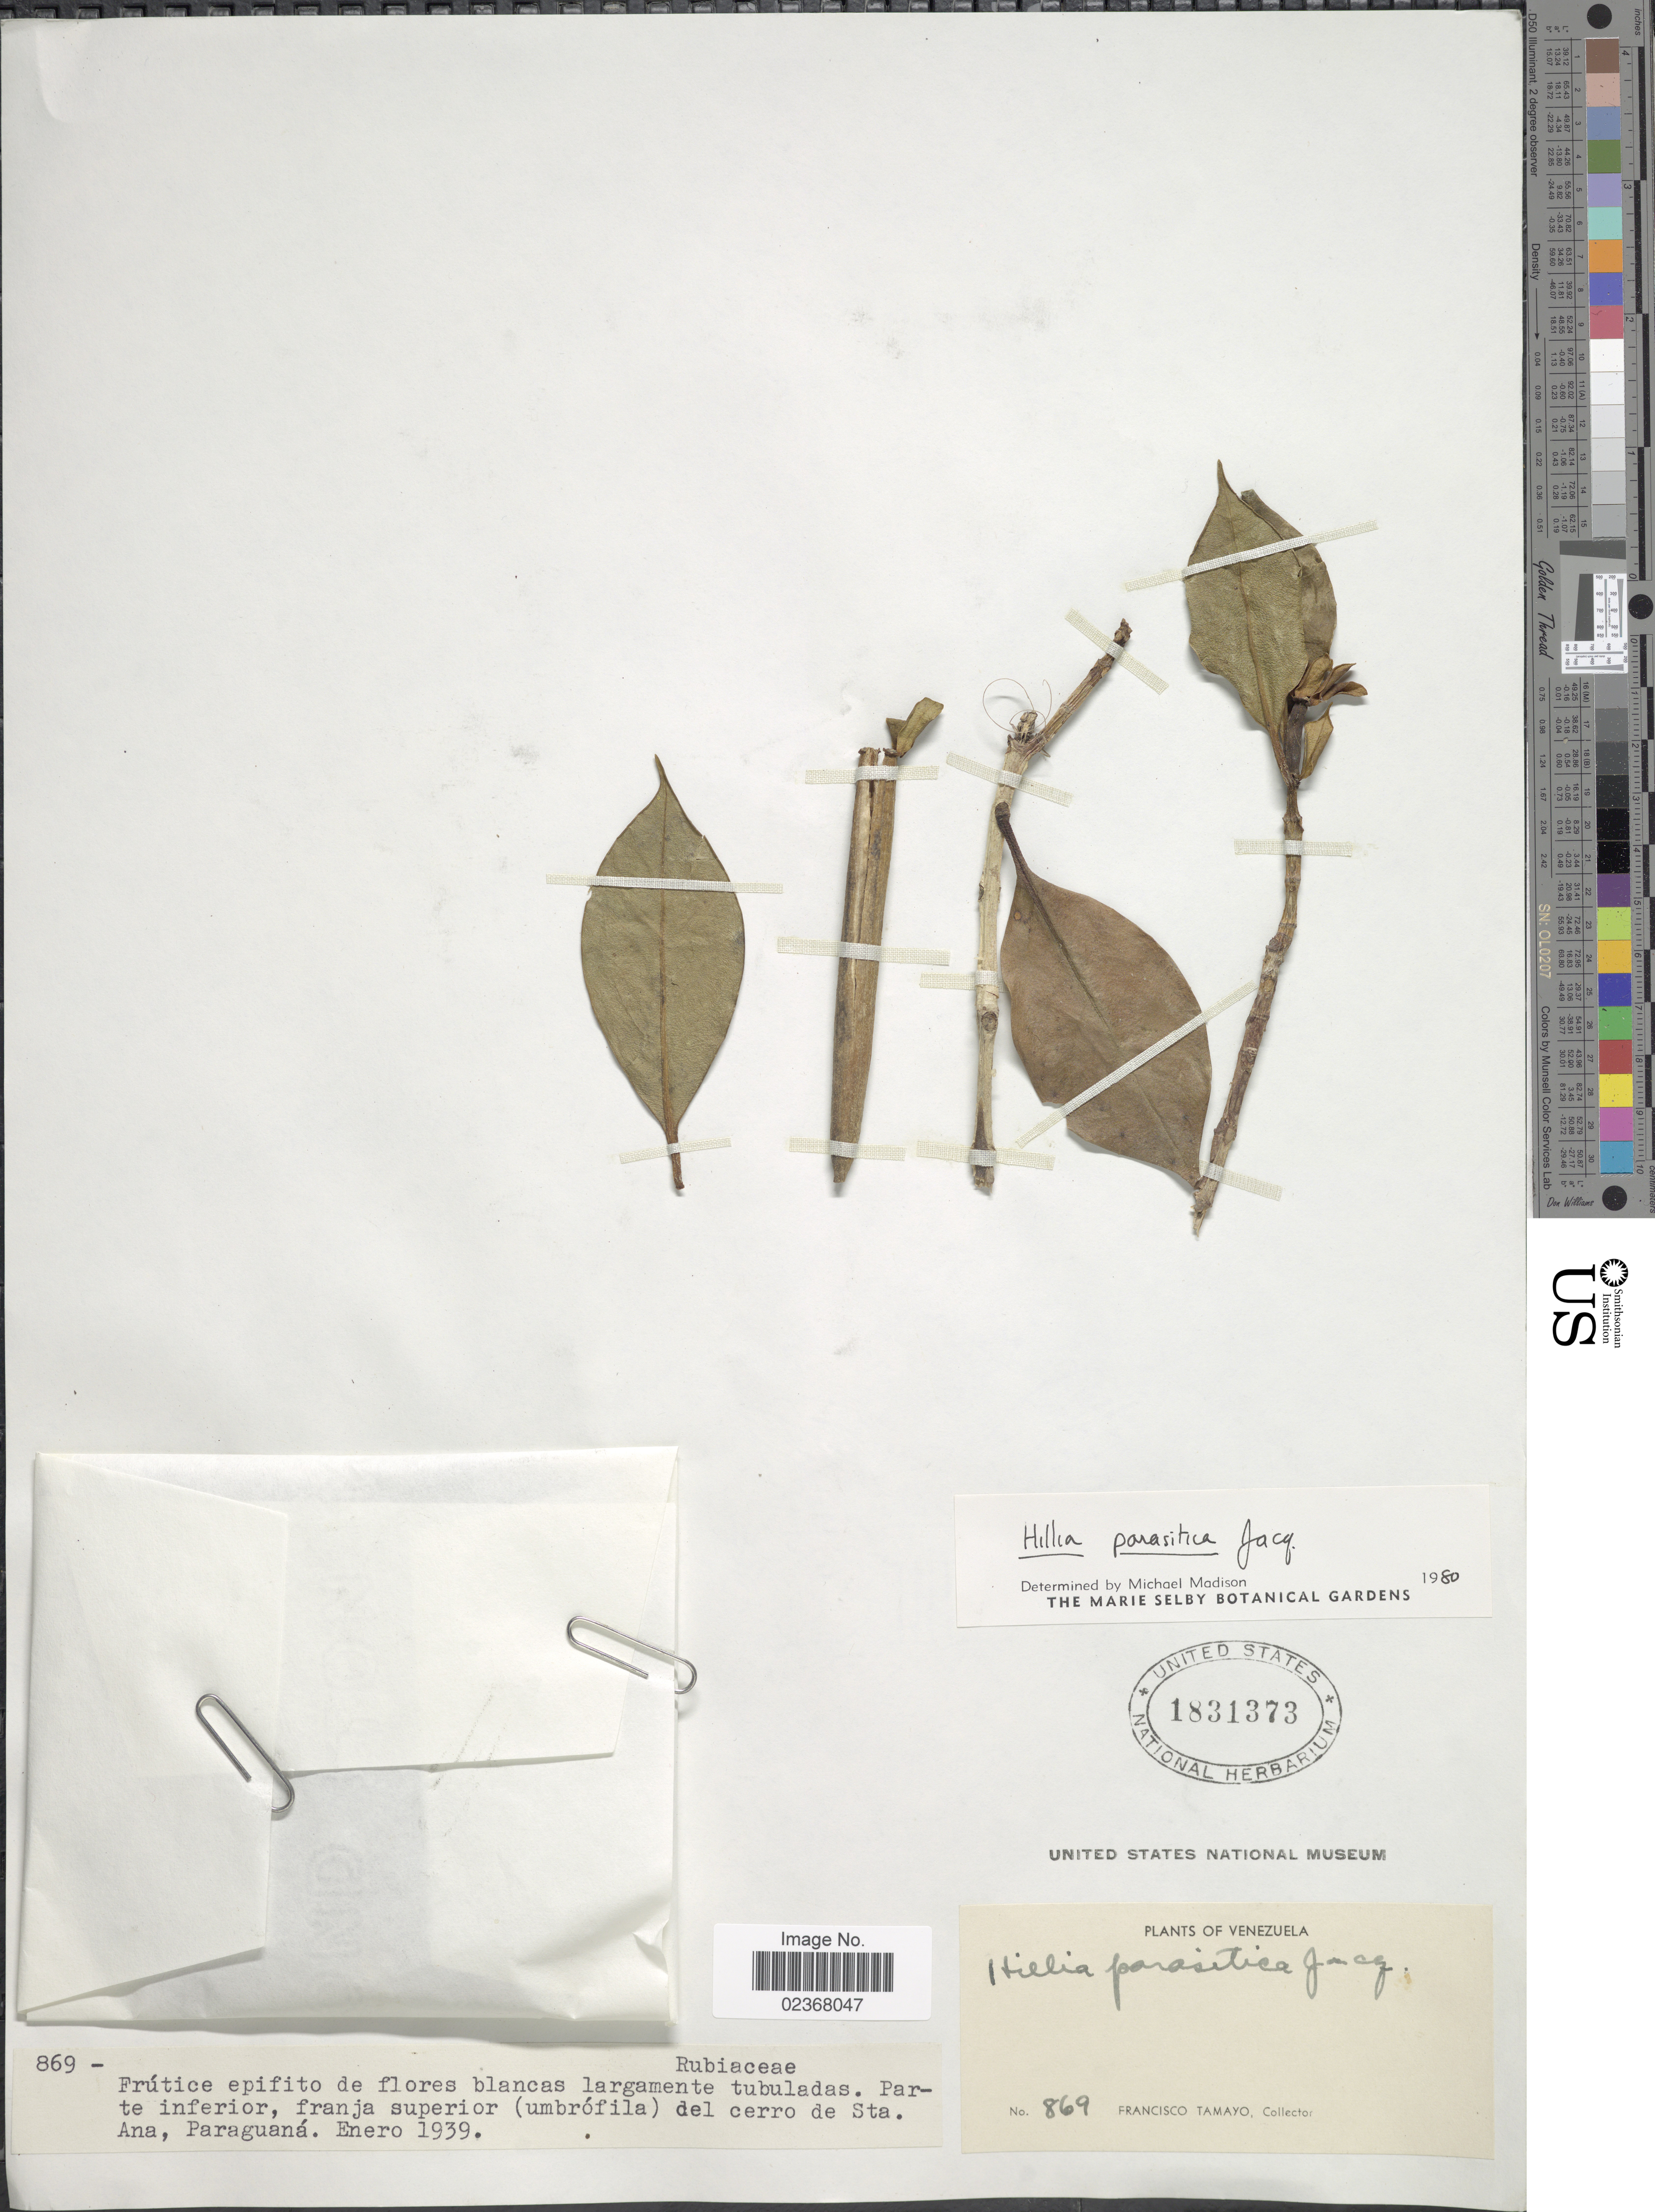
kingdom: Plantae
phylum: Tracheophyta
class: Magnoliopsida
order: Gentianales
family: Rubiaceae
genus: Hillia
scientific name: Hillia parasitica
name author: Jacq.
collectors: F. Tamayo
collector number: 869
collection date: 1939-01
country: Venezuela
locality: Parte inferior, franja superior (umbrofila) del cerro de Sta. Ana, Paraguana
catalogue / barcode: US 1831373